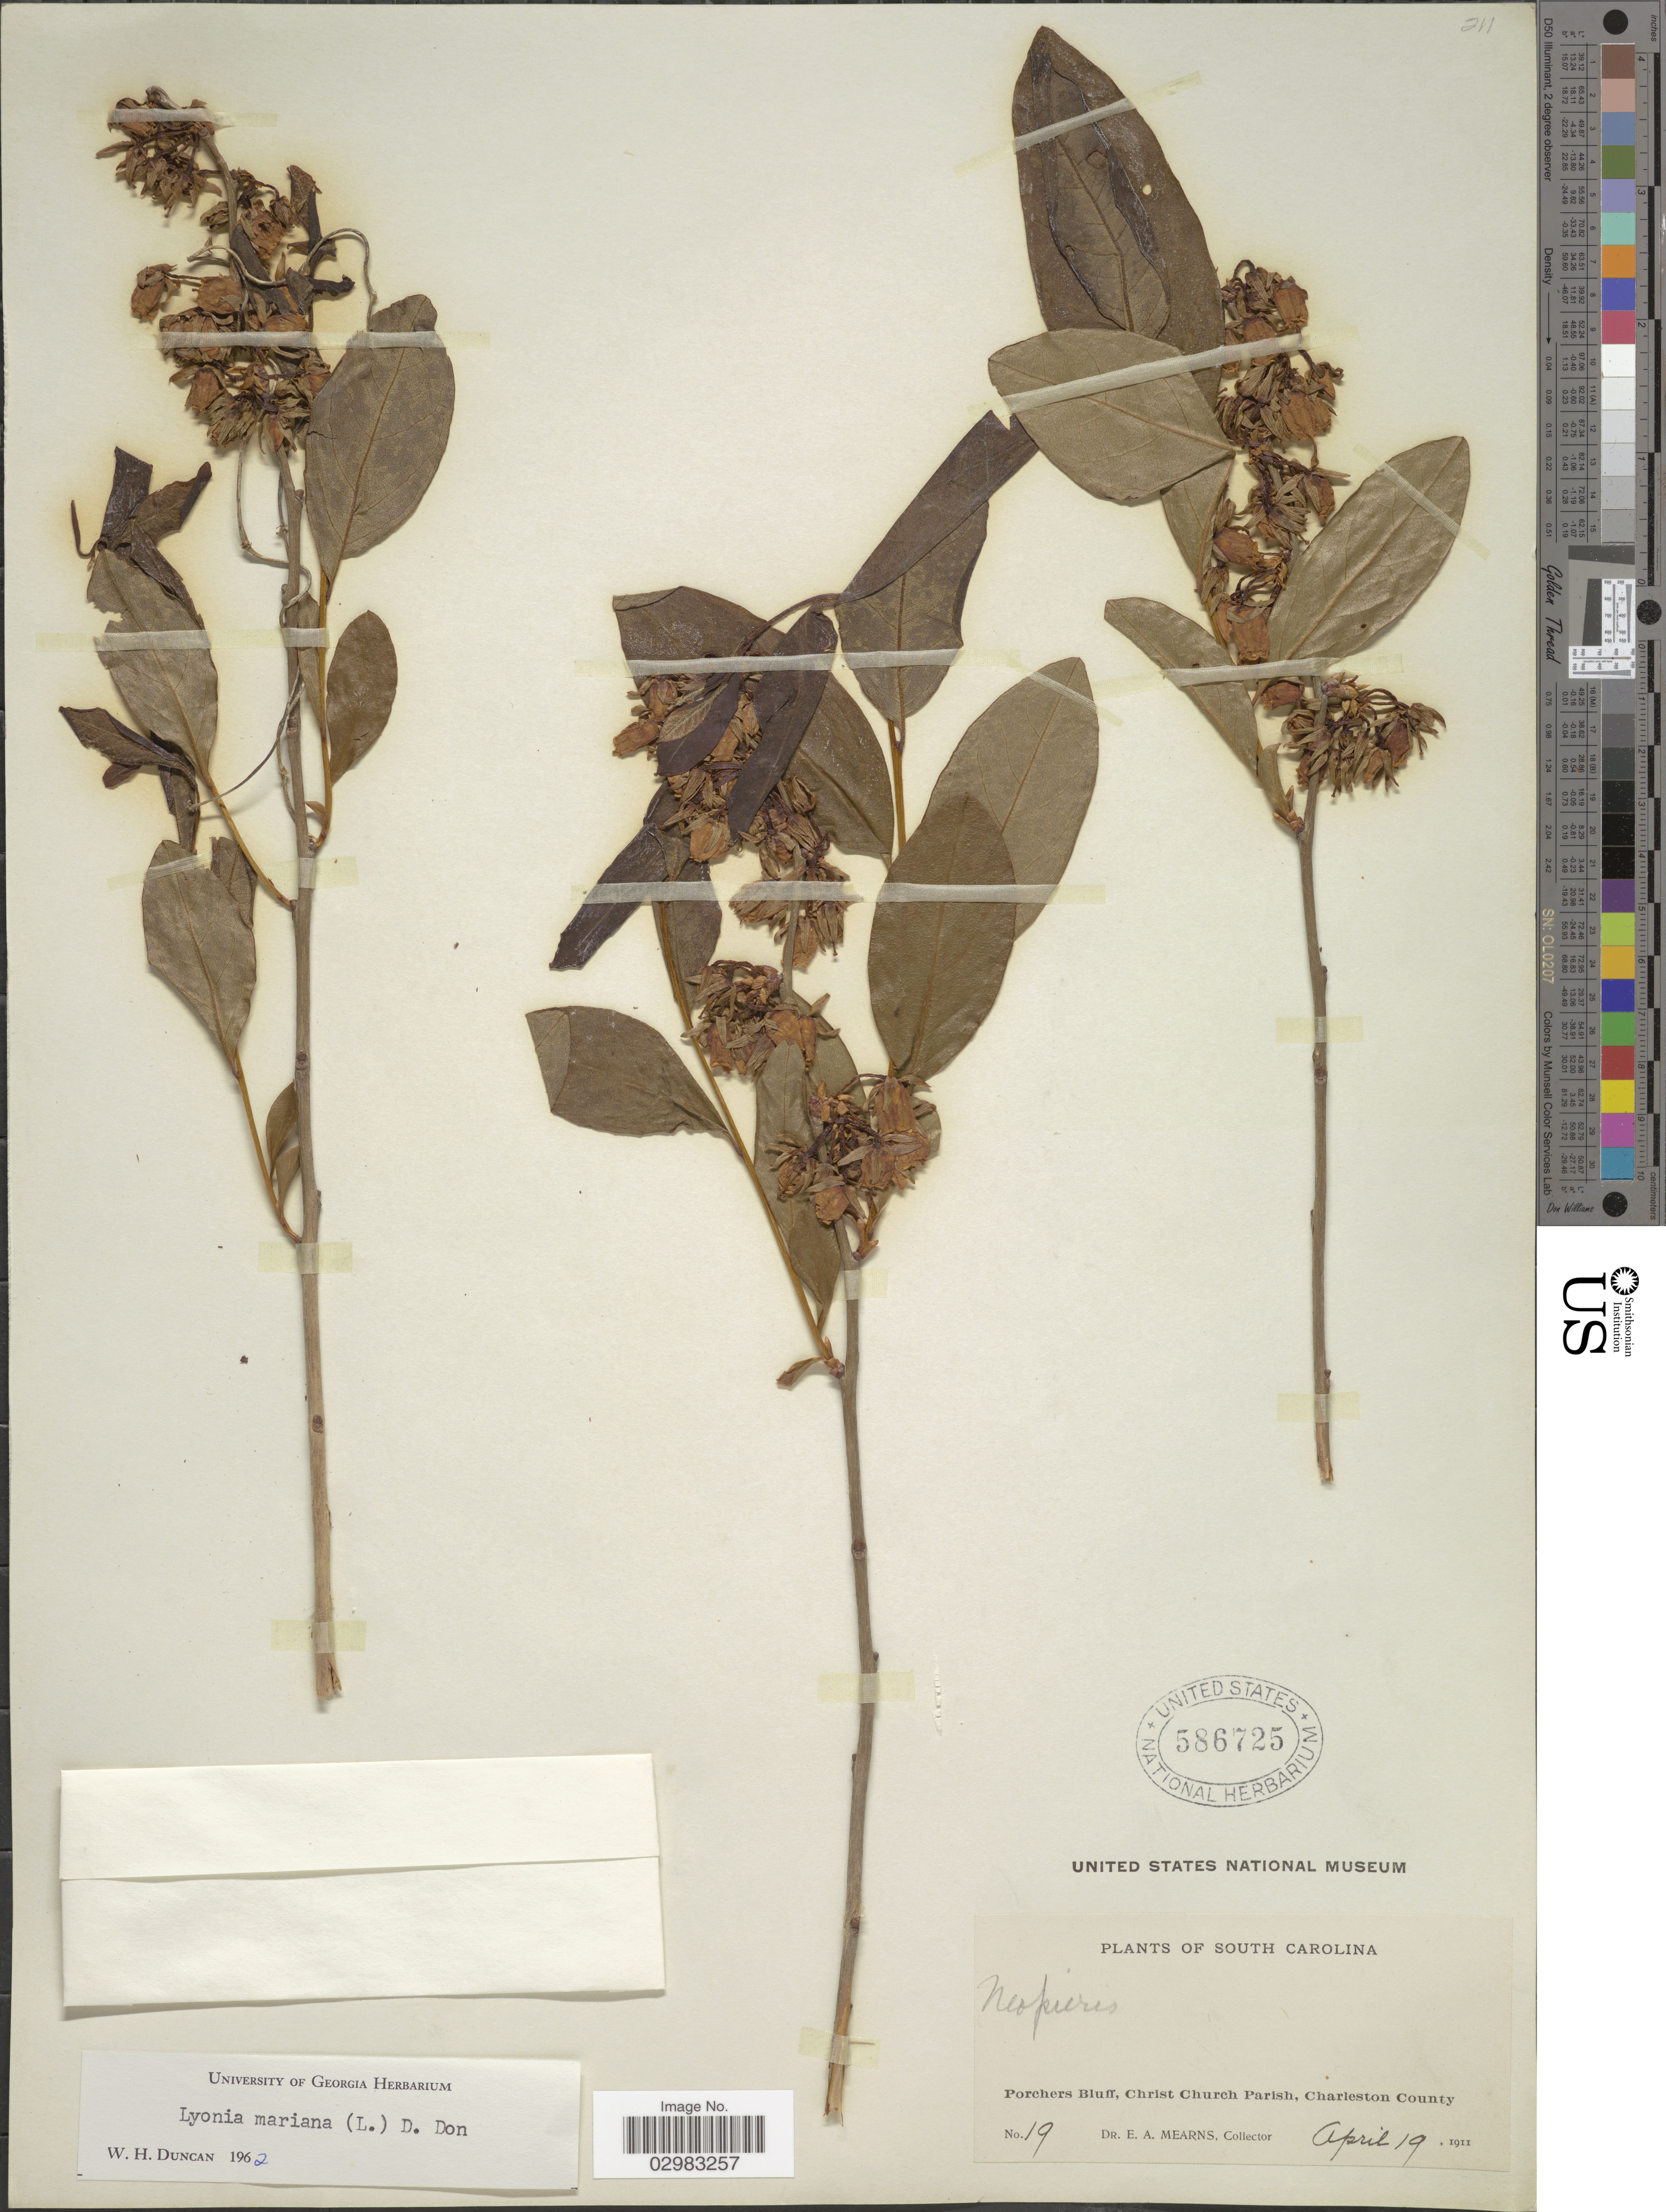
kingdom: Plantae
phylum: Tracheophyta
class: Magnoliopsida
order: Ericales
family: Ericaceae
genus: Lyonia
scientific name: Lyonia mariana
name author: (L.) D. Don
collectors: E. A. Mearns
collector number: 19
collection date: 1911-04-19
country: United States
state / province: South Carolina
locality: Porchers Bluff, Christ Church Parish, Charleston County.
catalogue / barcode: US 586725